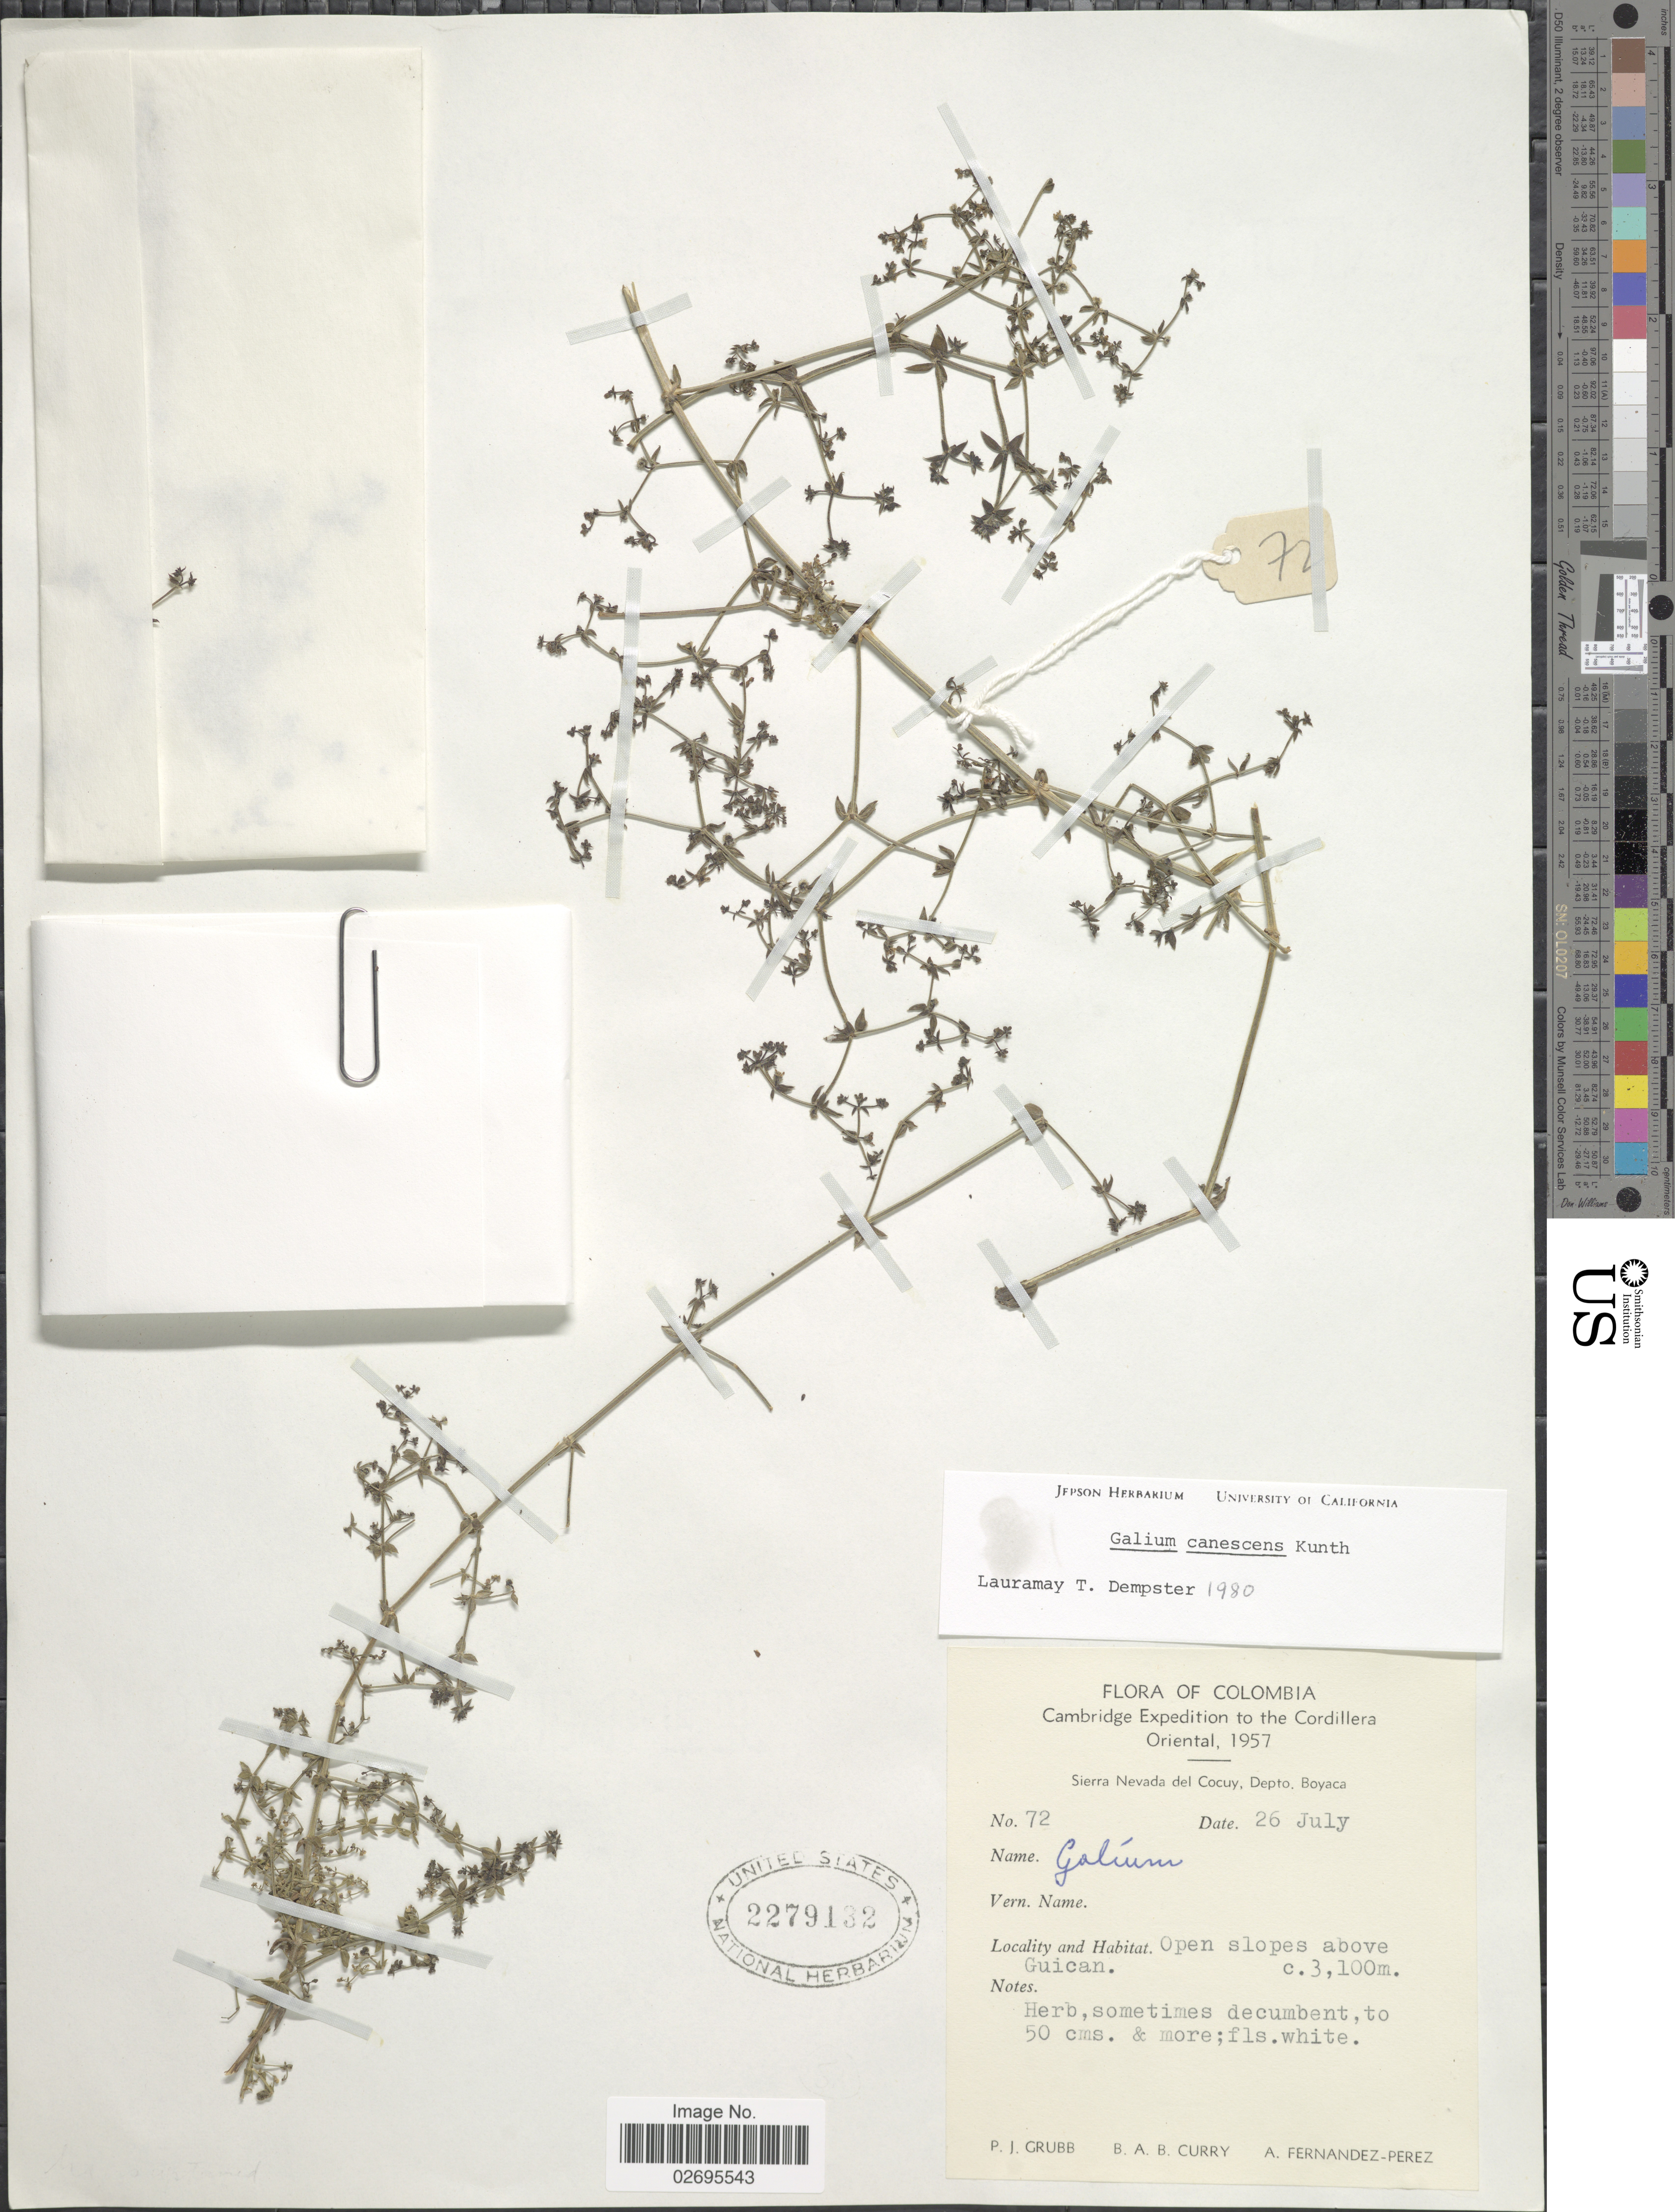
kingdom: Plantae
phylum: Tracheophyta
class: Magnoliopsida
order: Gentianales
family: Rubiaceae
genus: Galium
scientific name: Galium canescens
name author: Kunth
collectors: P. J. Grubb, B. A. B. Curry & A. Fernández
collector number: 72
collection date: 1957-07-26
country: Colombia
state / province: Boyacá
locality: The Cordillera Oriental, Sierra Nevada del Cocuy, Depto. Boyaca, Open slopes above Guican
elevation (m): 3100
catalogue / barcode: US 2279132